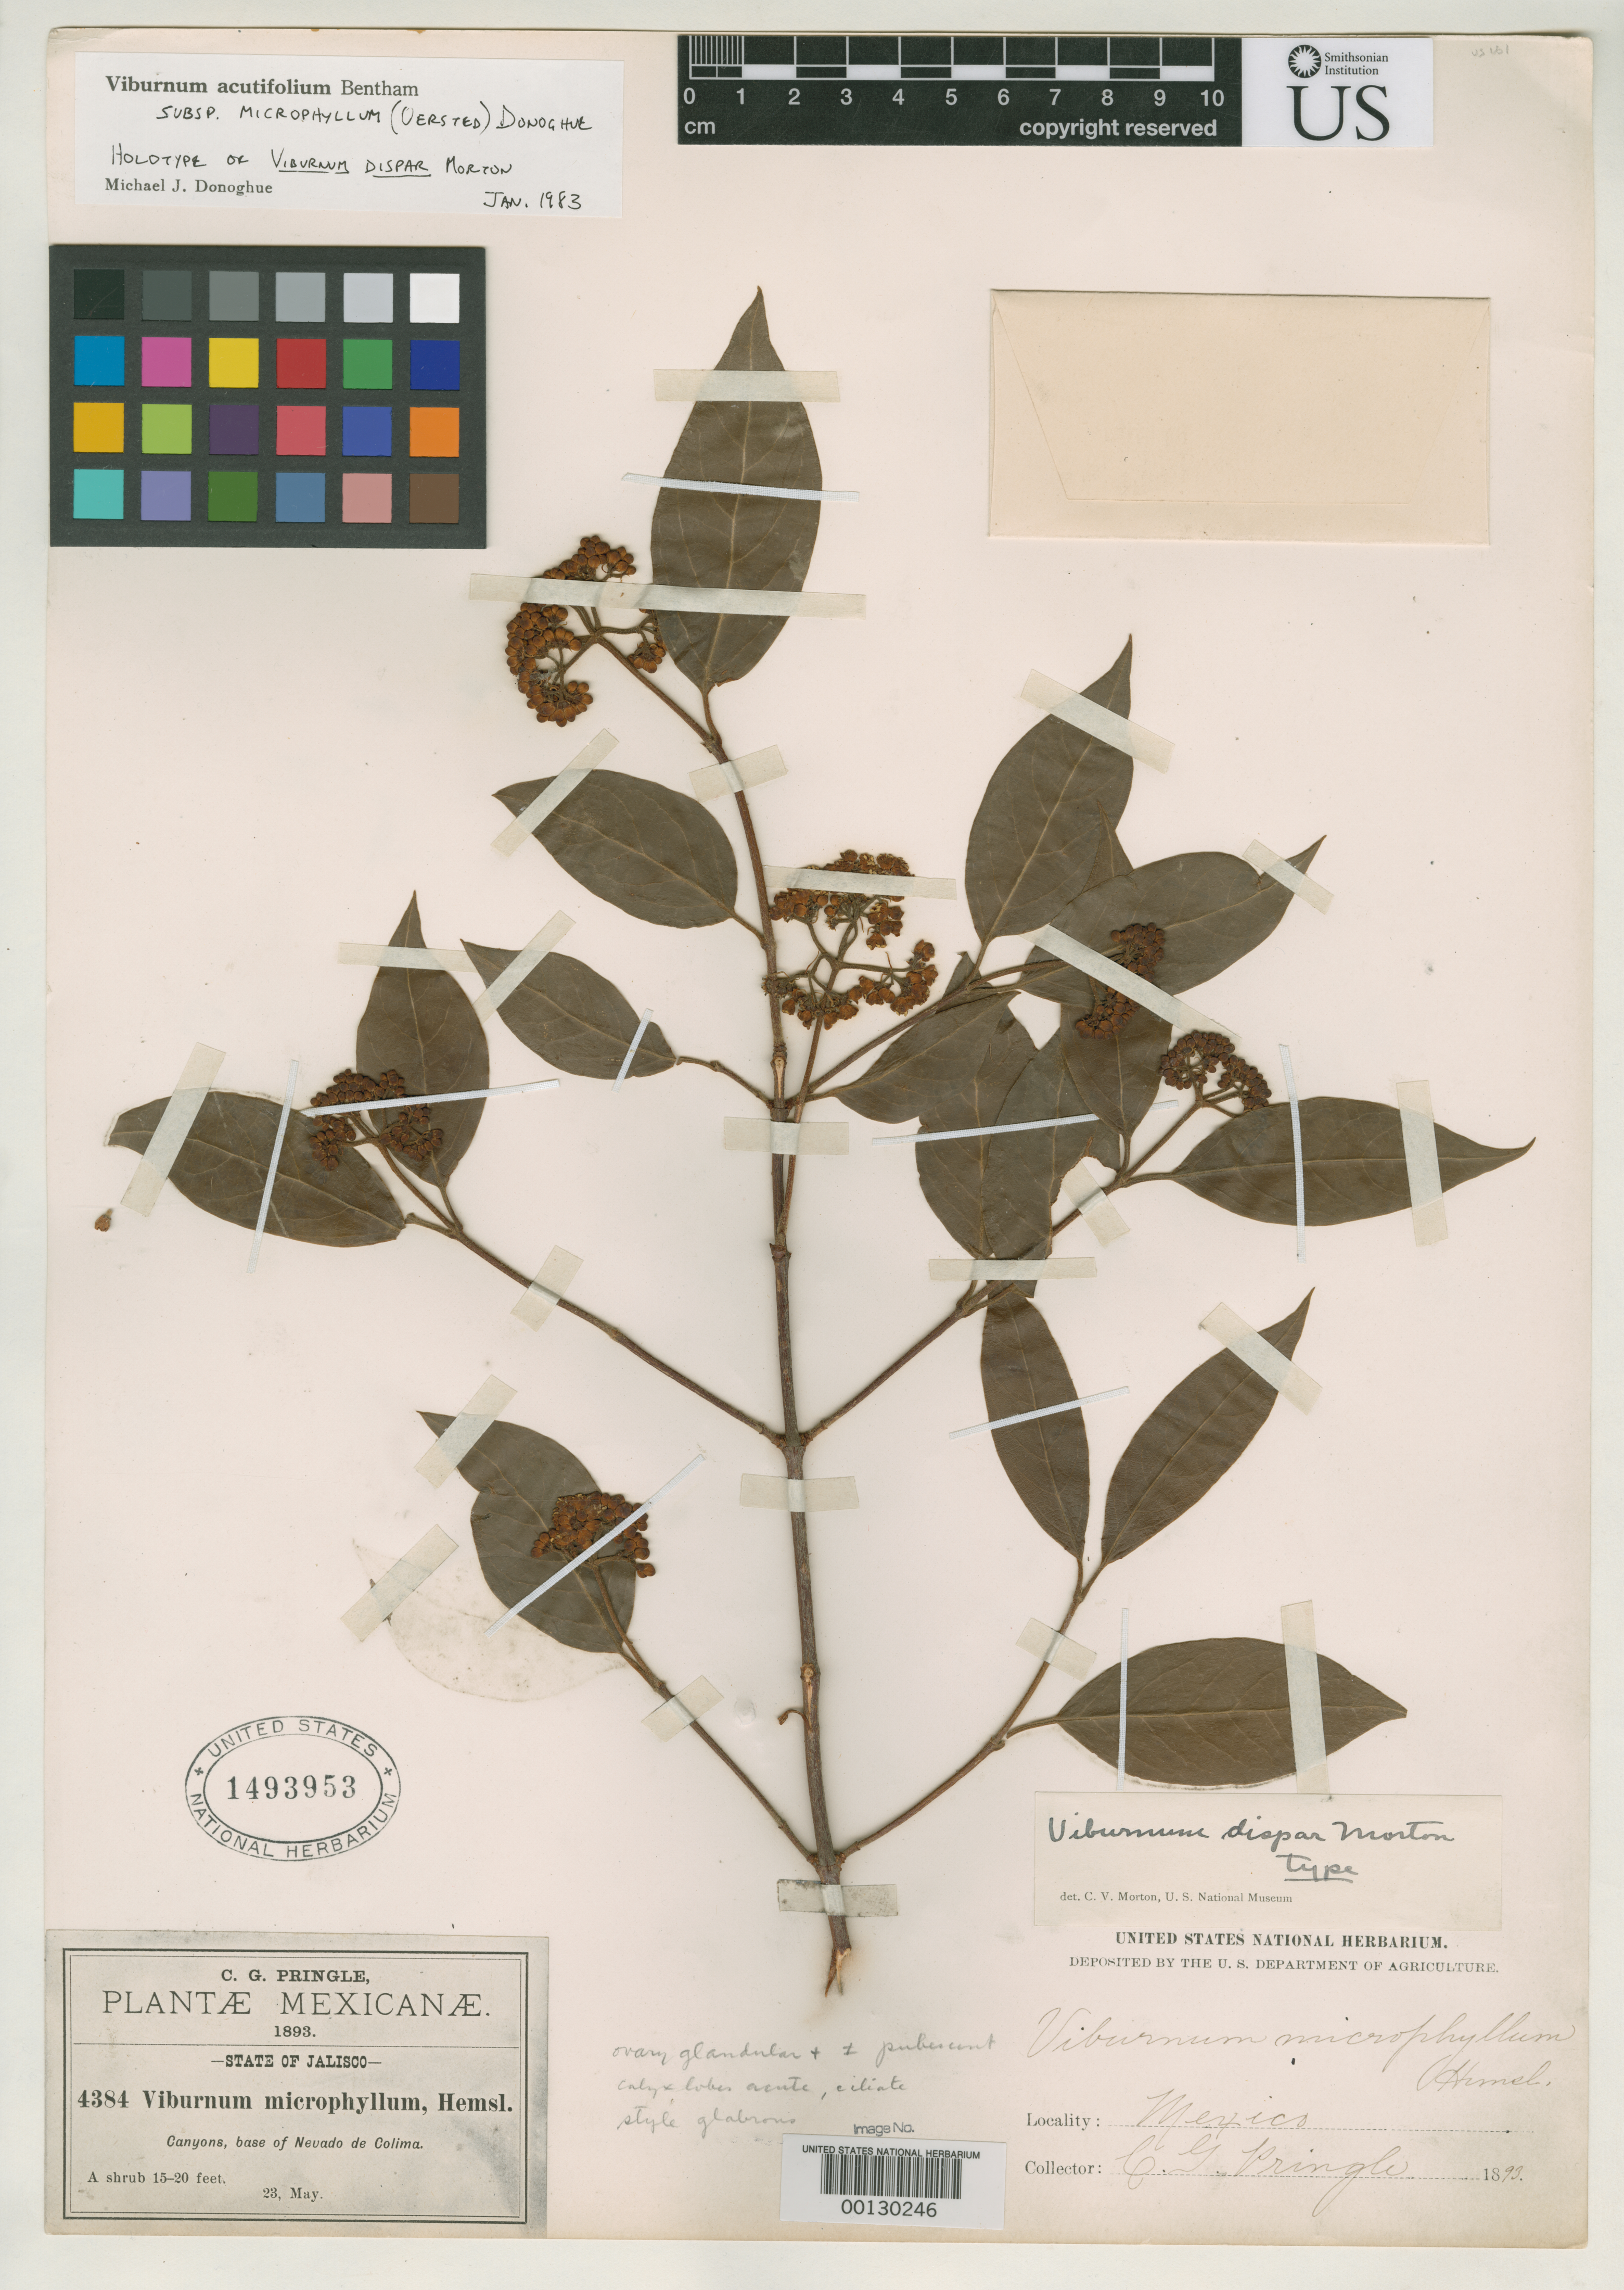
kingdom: Plantae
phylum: Tracheophyta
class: Magnoliopsida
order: Dipsacales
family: Viburnaceae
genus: Viburnum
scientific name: Viburnum dispar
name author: C.V. Morton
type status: Holotype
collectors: C. G. Pringle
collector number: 4384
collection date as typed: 23 May 1893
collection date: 1893-05-23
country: Mexico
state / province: Jalisco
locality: Nevada de Colima.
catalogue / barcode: US 1493953